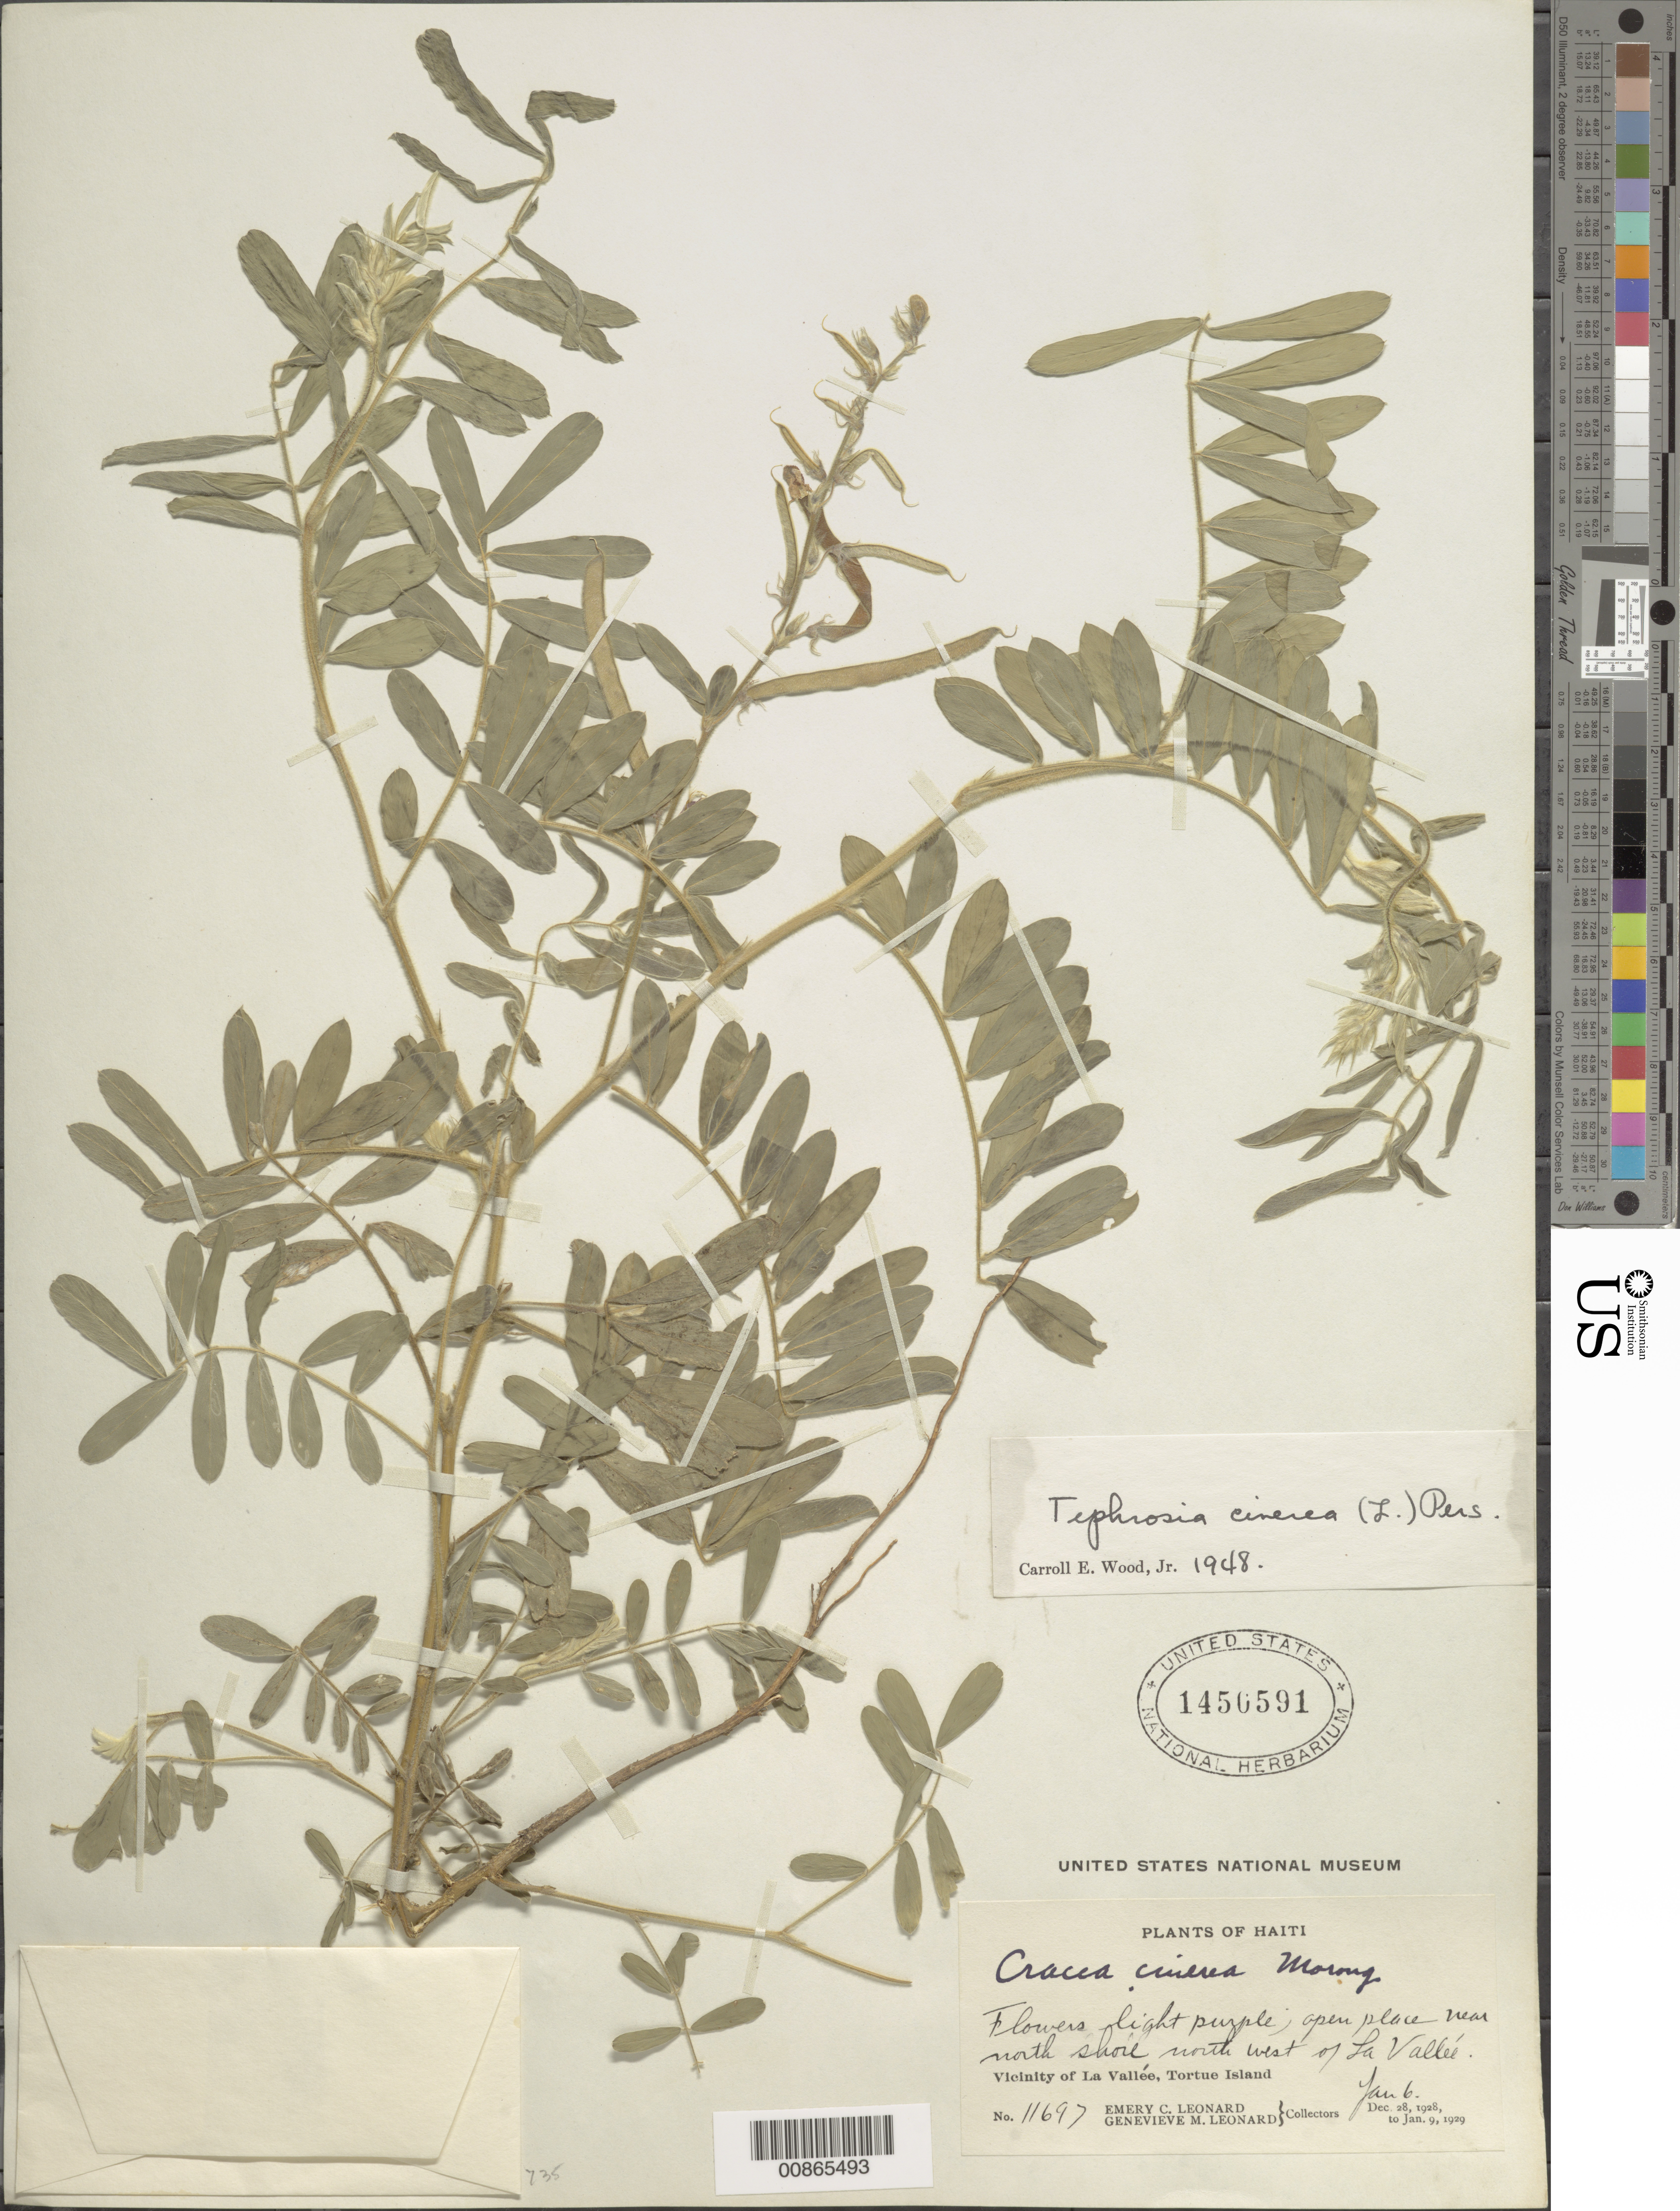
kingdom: Plantae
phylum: Tracheophyta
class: Magnoliopsida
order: Fabales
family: Fabaceae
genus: Tephrosia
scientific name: Tephrosia cinerea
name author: (L.) Pers.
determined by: Wood, C. E., Jr.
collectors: E. C. Leonard & G. M. Leonard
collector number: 11697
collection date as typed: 06 Jan 1929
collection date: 1929-01-06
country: Haiti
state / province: Nord-Óuest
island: Île de la Tortue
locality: Vicinity of La Vallée, Tortue Island. Open place near north shore north west of La Vallée.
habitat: Open place.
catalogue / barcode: US 1450591